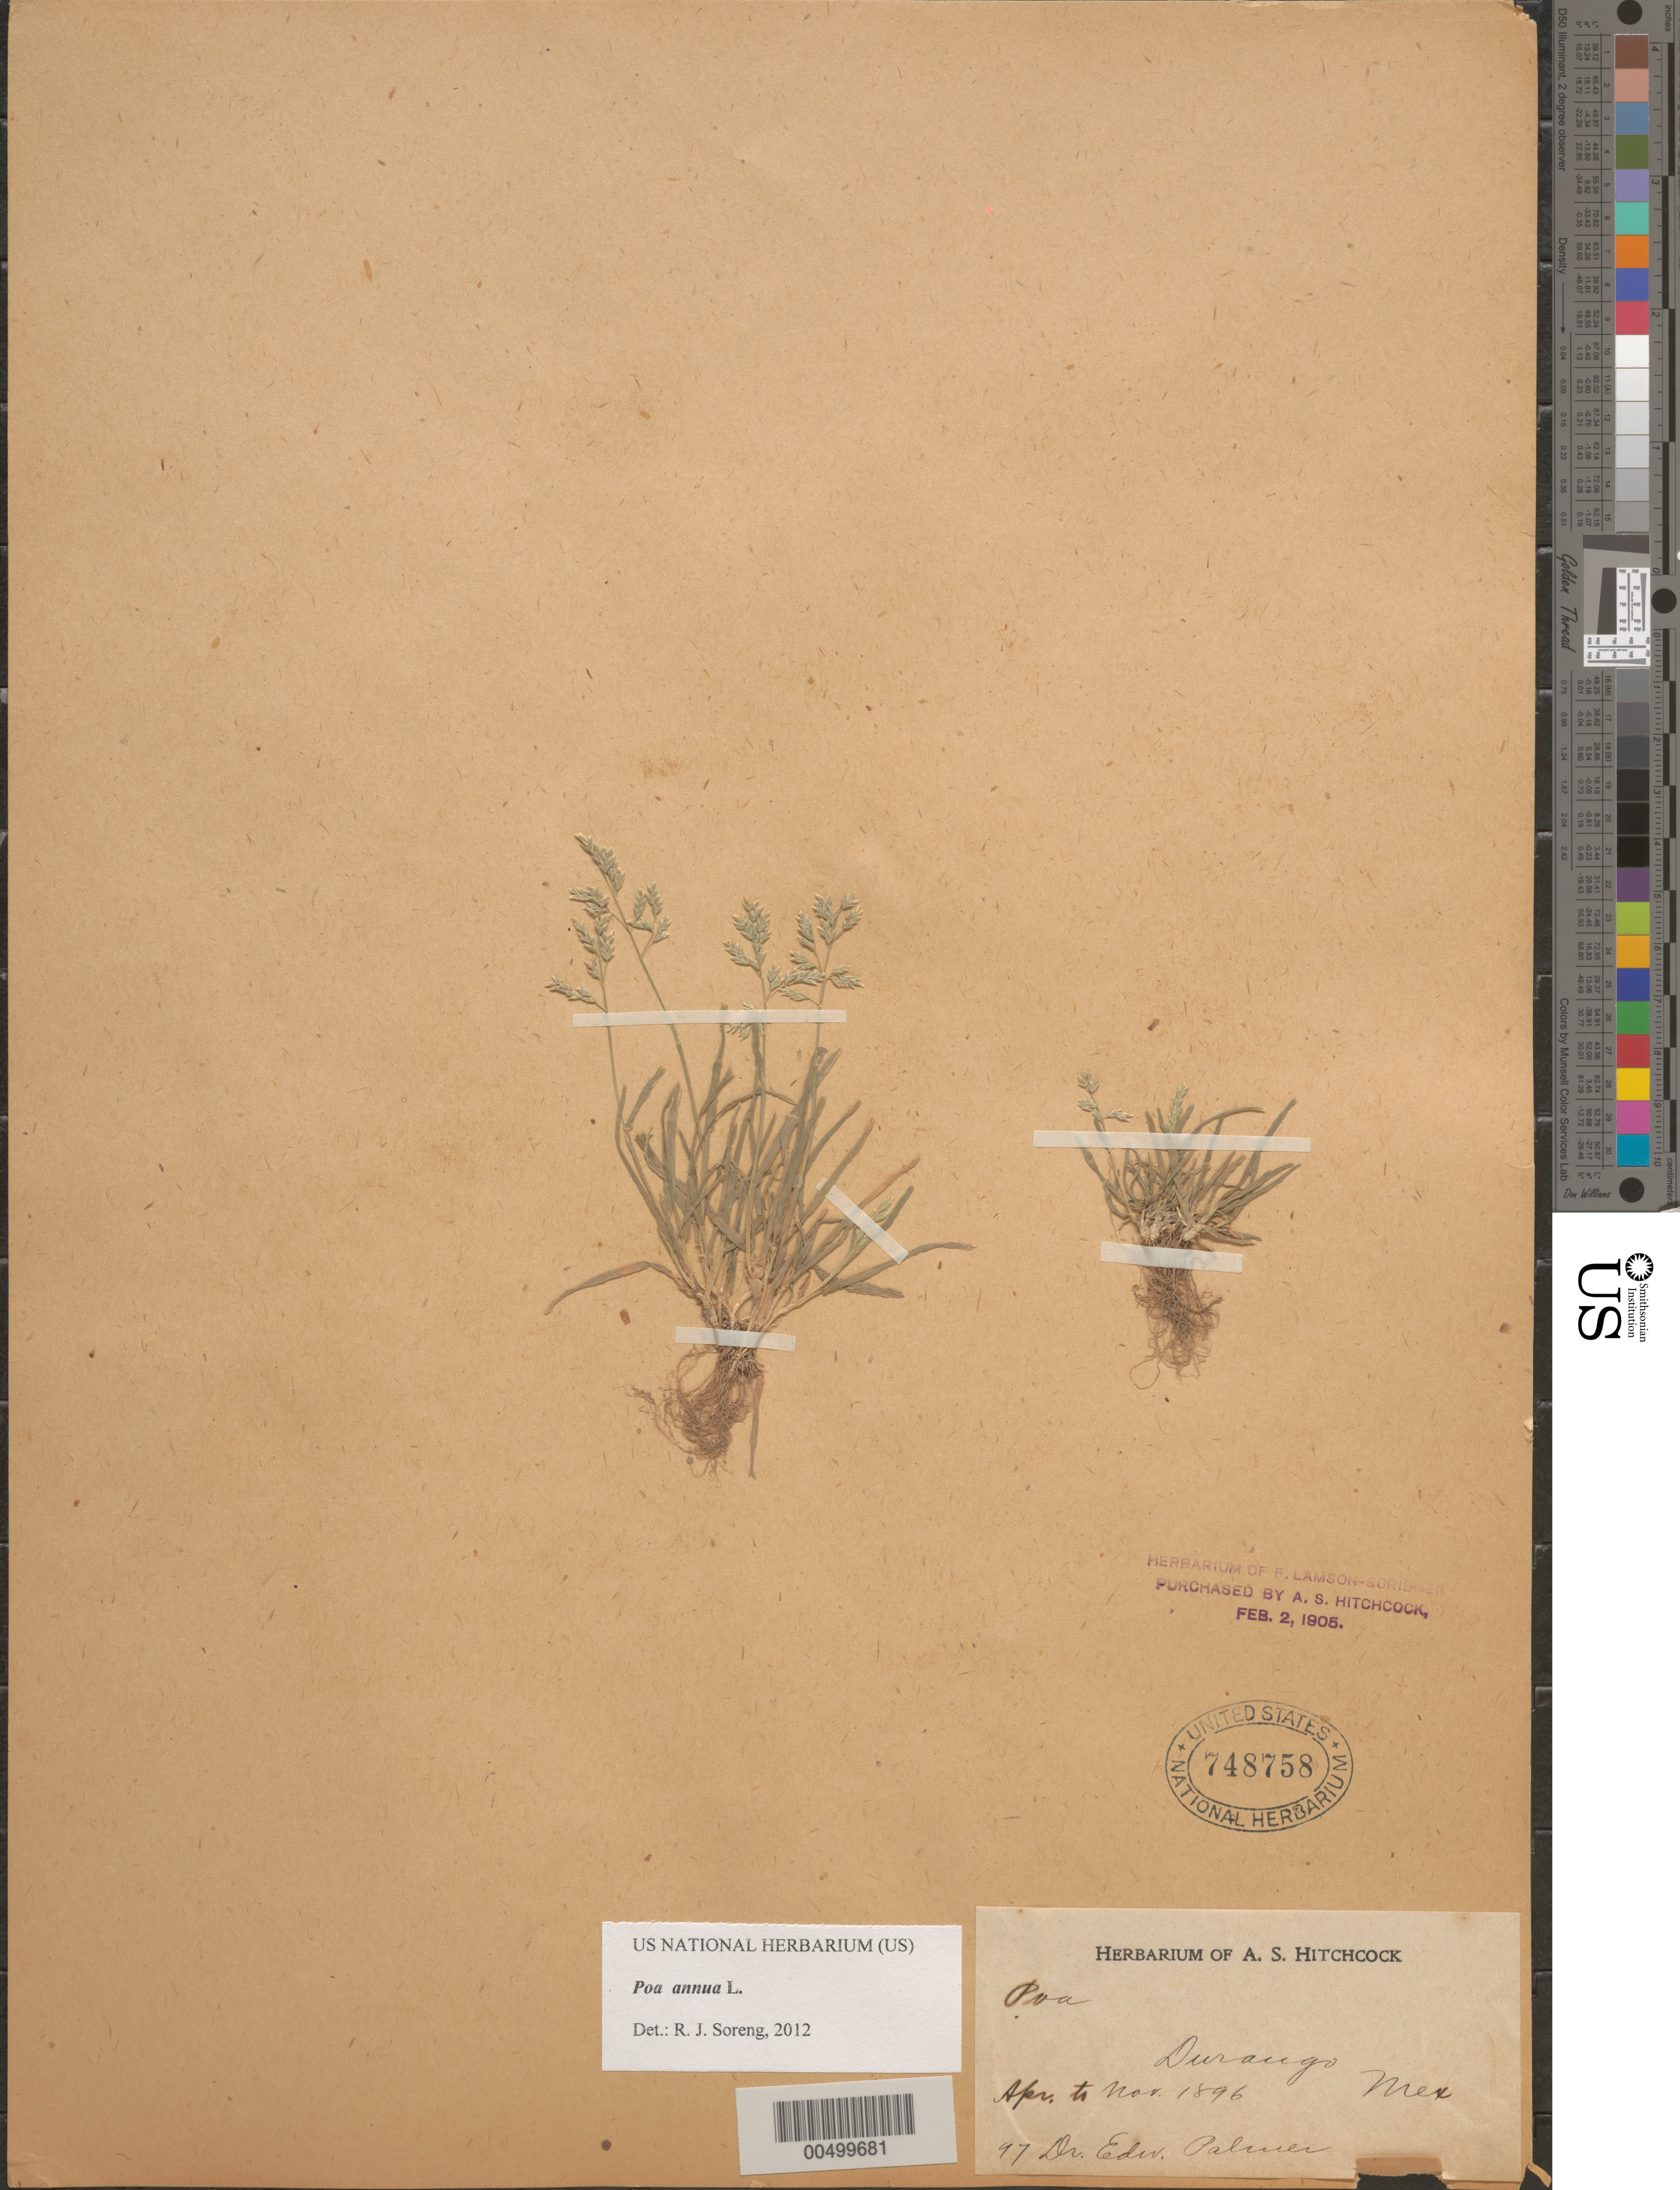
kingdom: Plantae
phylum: Tracheophyta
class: Liliopsida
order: Poales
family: Poaceae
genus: Poa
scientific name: Poa annua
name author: L.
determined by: Soreng, Robert J., Research Associate (BOT), Smithsonian Institution - National Museum of Natural History (UNITED STATES)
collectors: E. Palmer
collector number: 97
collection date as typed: Apr 1896 to Nov 1896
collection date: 1896-04/1896-11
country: Mexico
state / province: Durango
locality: Durango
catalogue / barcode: US 748758